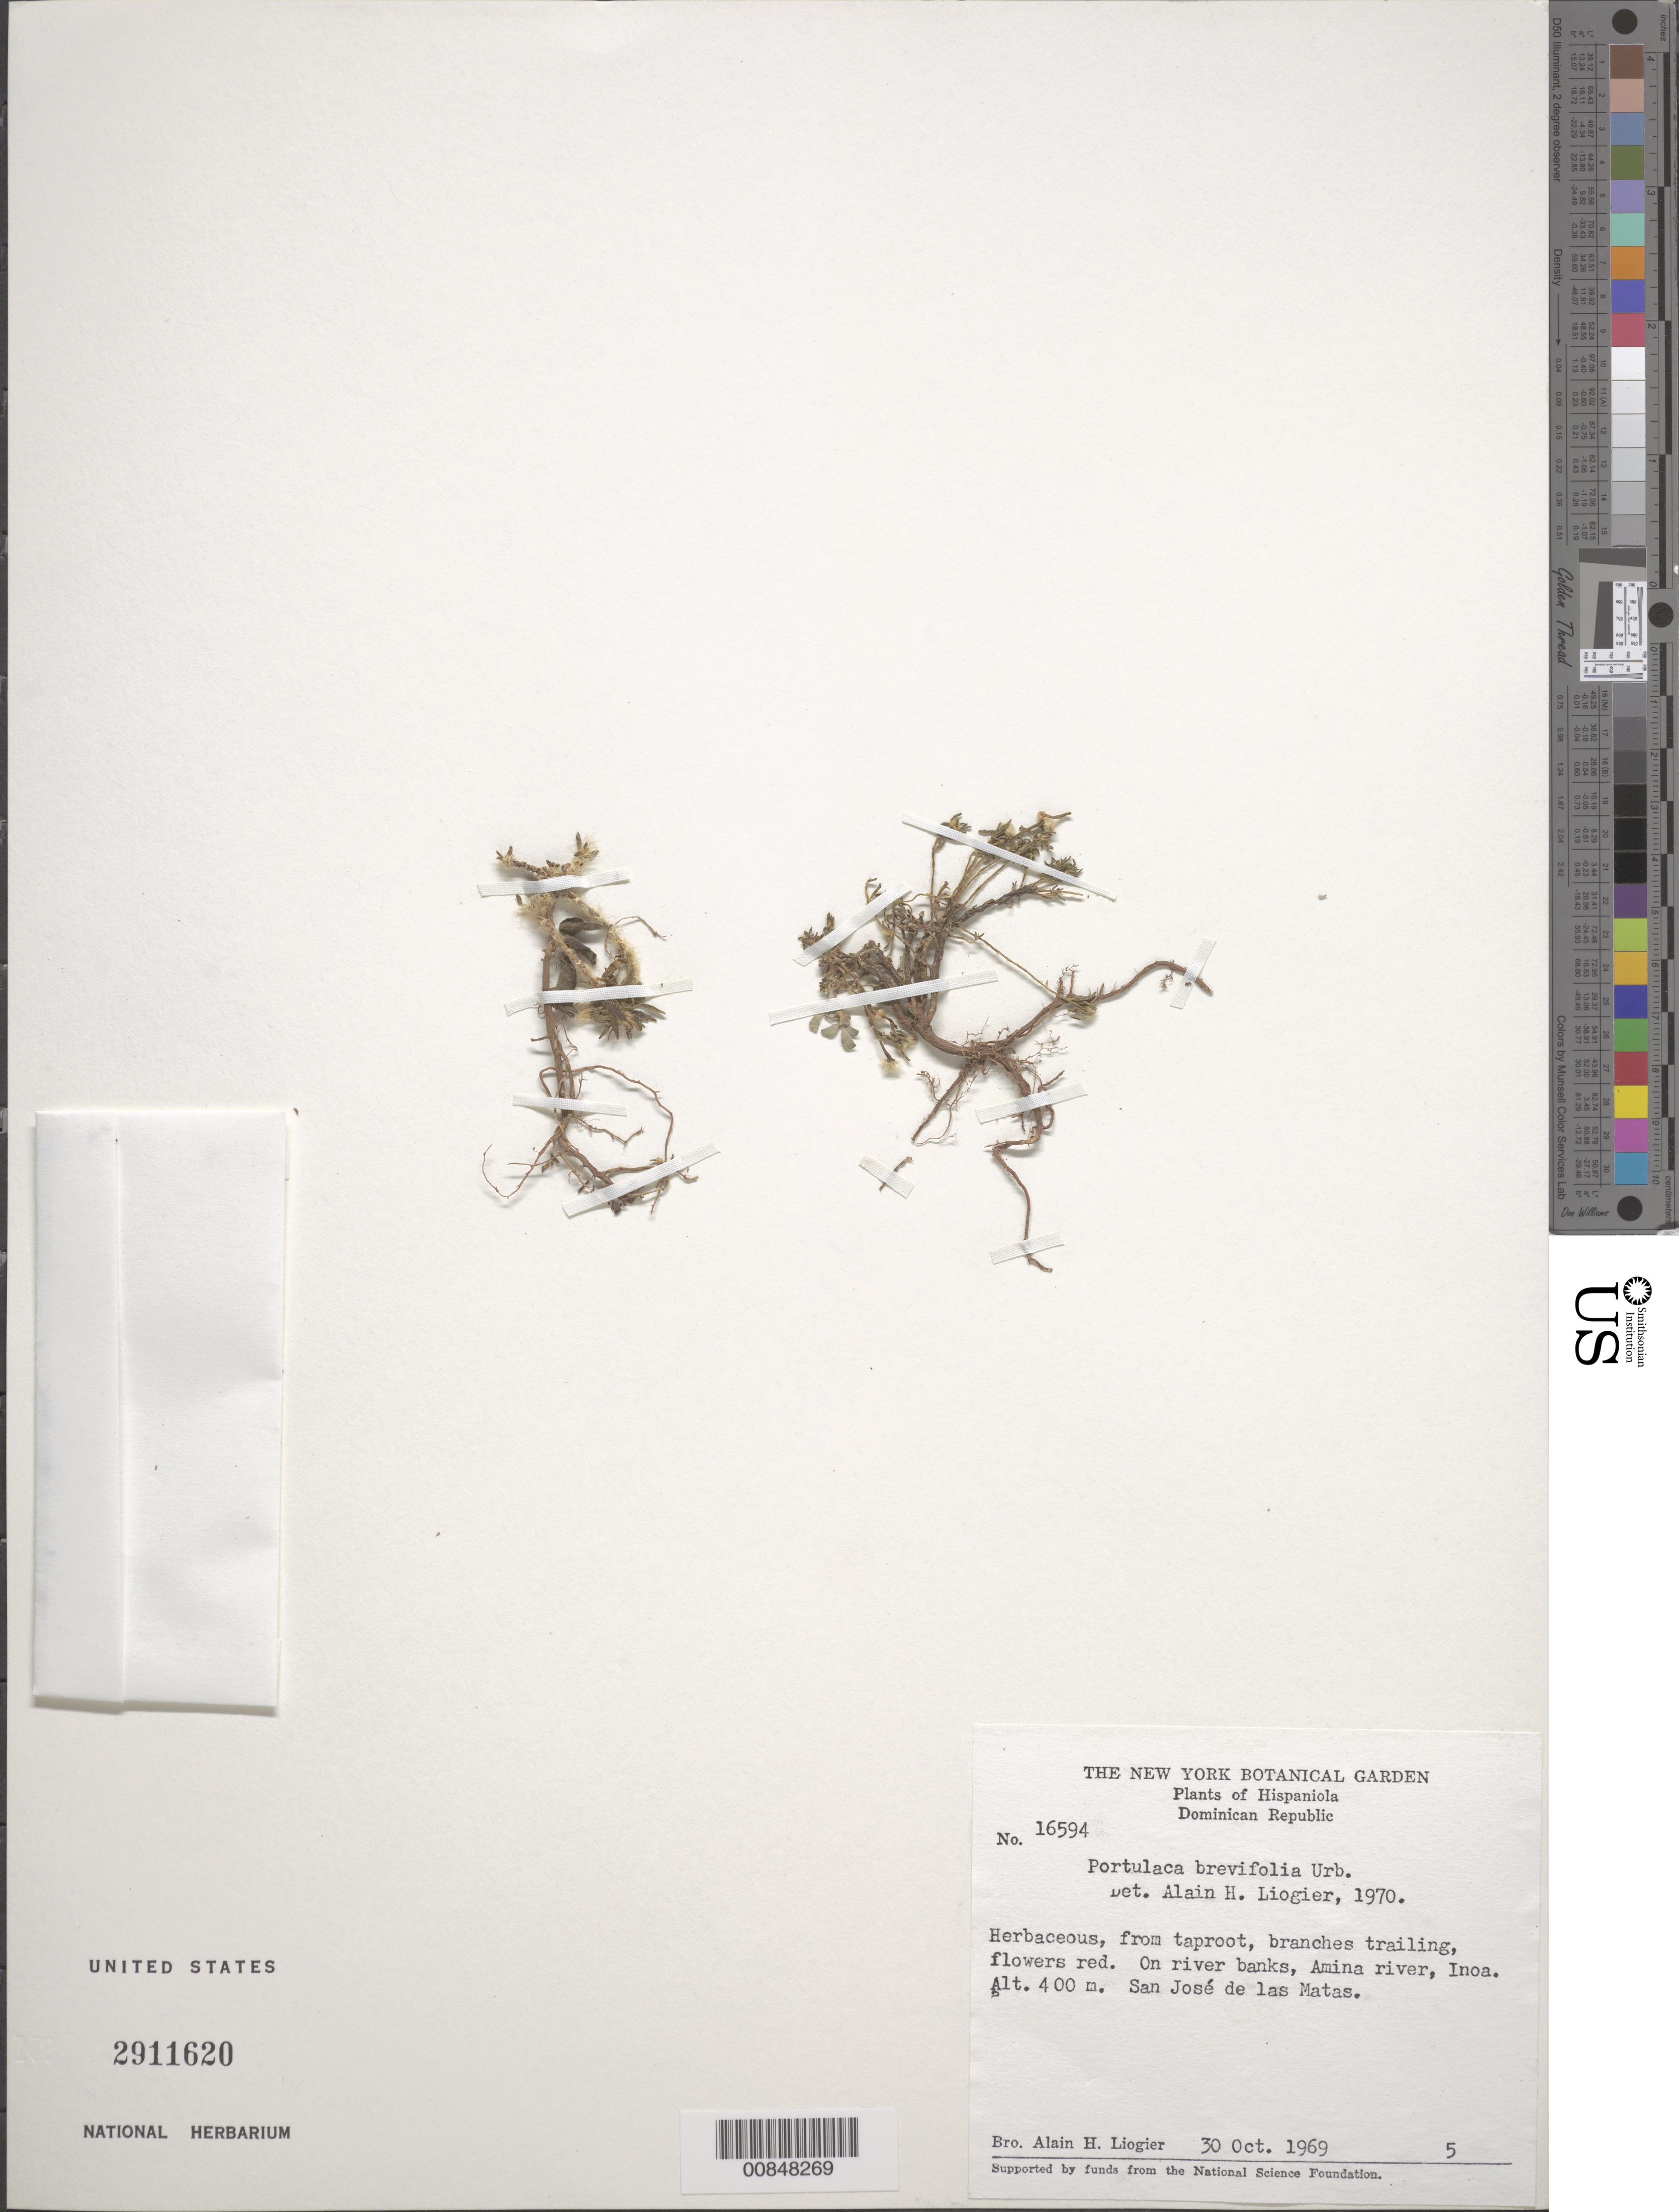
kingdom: Plantae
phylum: Tracheophyta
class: Magnoliopsida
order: Caryophyllales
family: Portulacaceae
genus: Portulaca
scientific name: Portulaca brevifolia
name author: Urb.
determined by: Liogier, Alain H.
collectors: A. H. Liogier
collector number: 16594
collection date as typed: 30 Oct 1969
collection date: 1969-10-30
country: Dominican Republic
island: Hispaniola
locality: Amina river, Inoa. San José de las Matas.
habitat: On river banks.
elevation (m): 400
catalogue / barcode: US 2911620